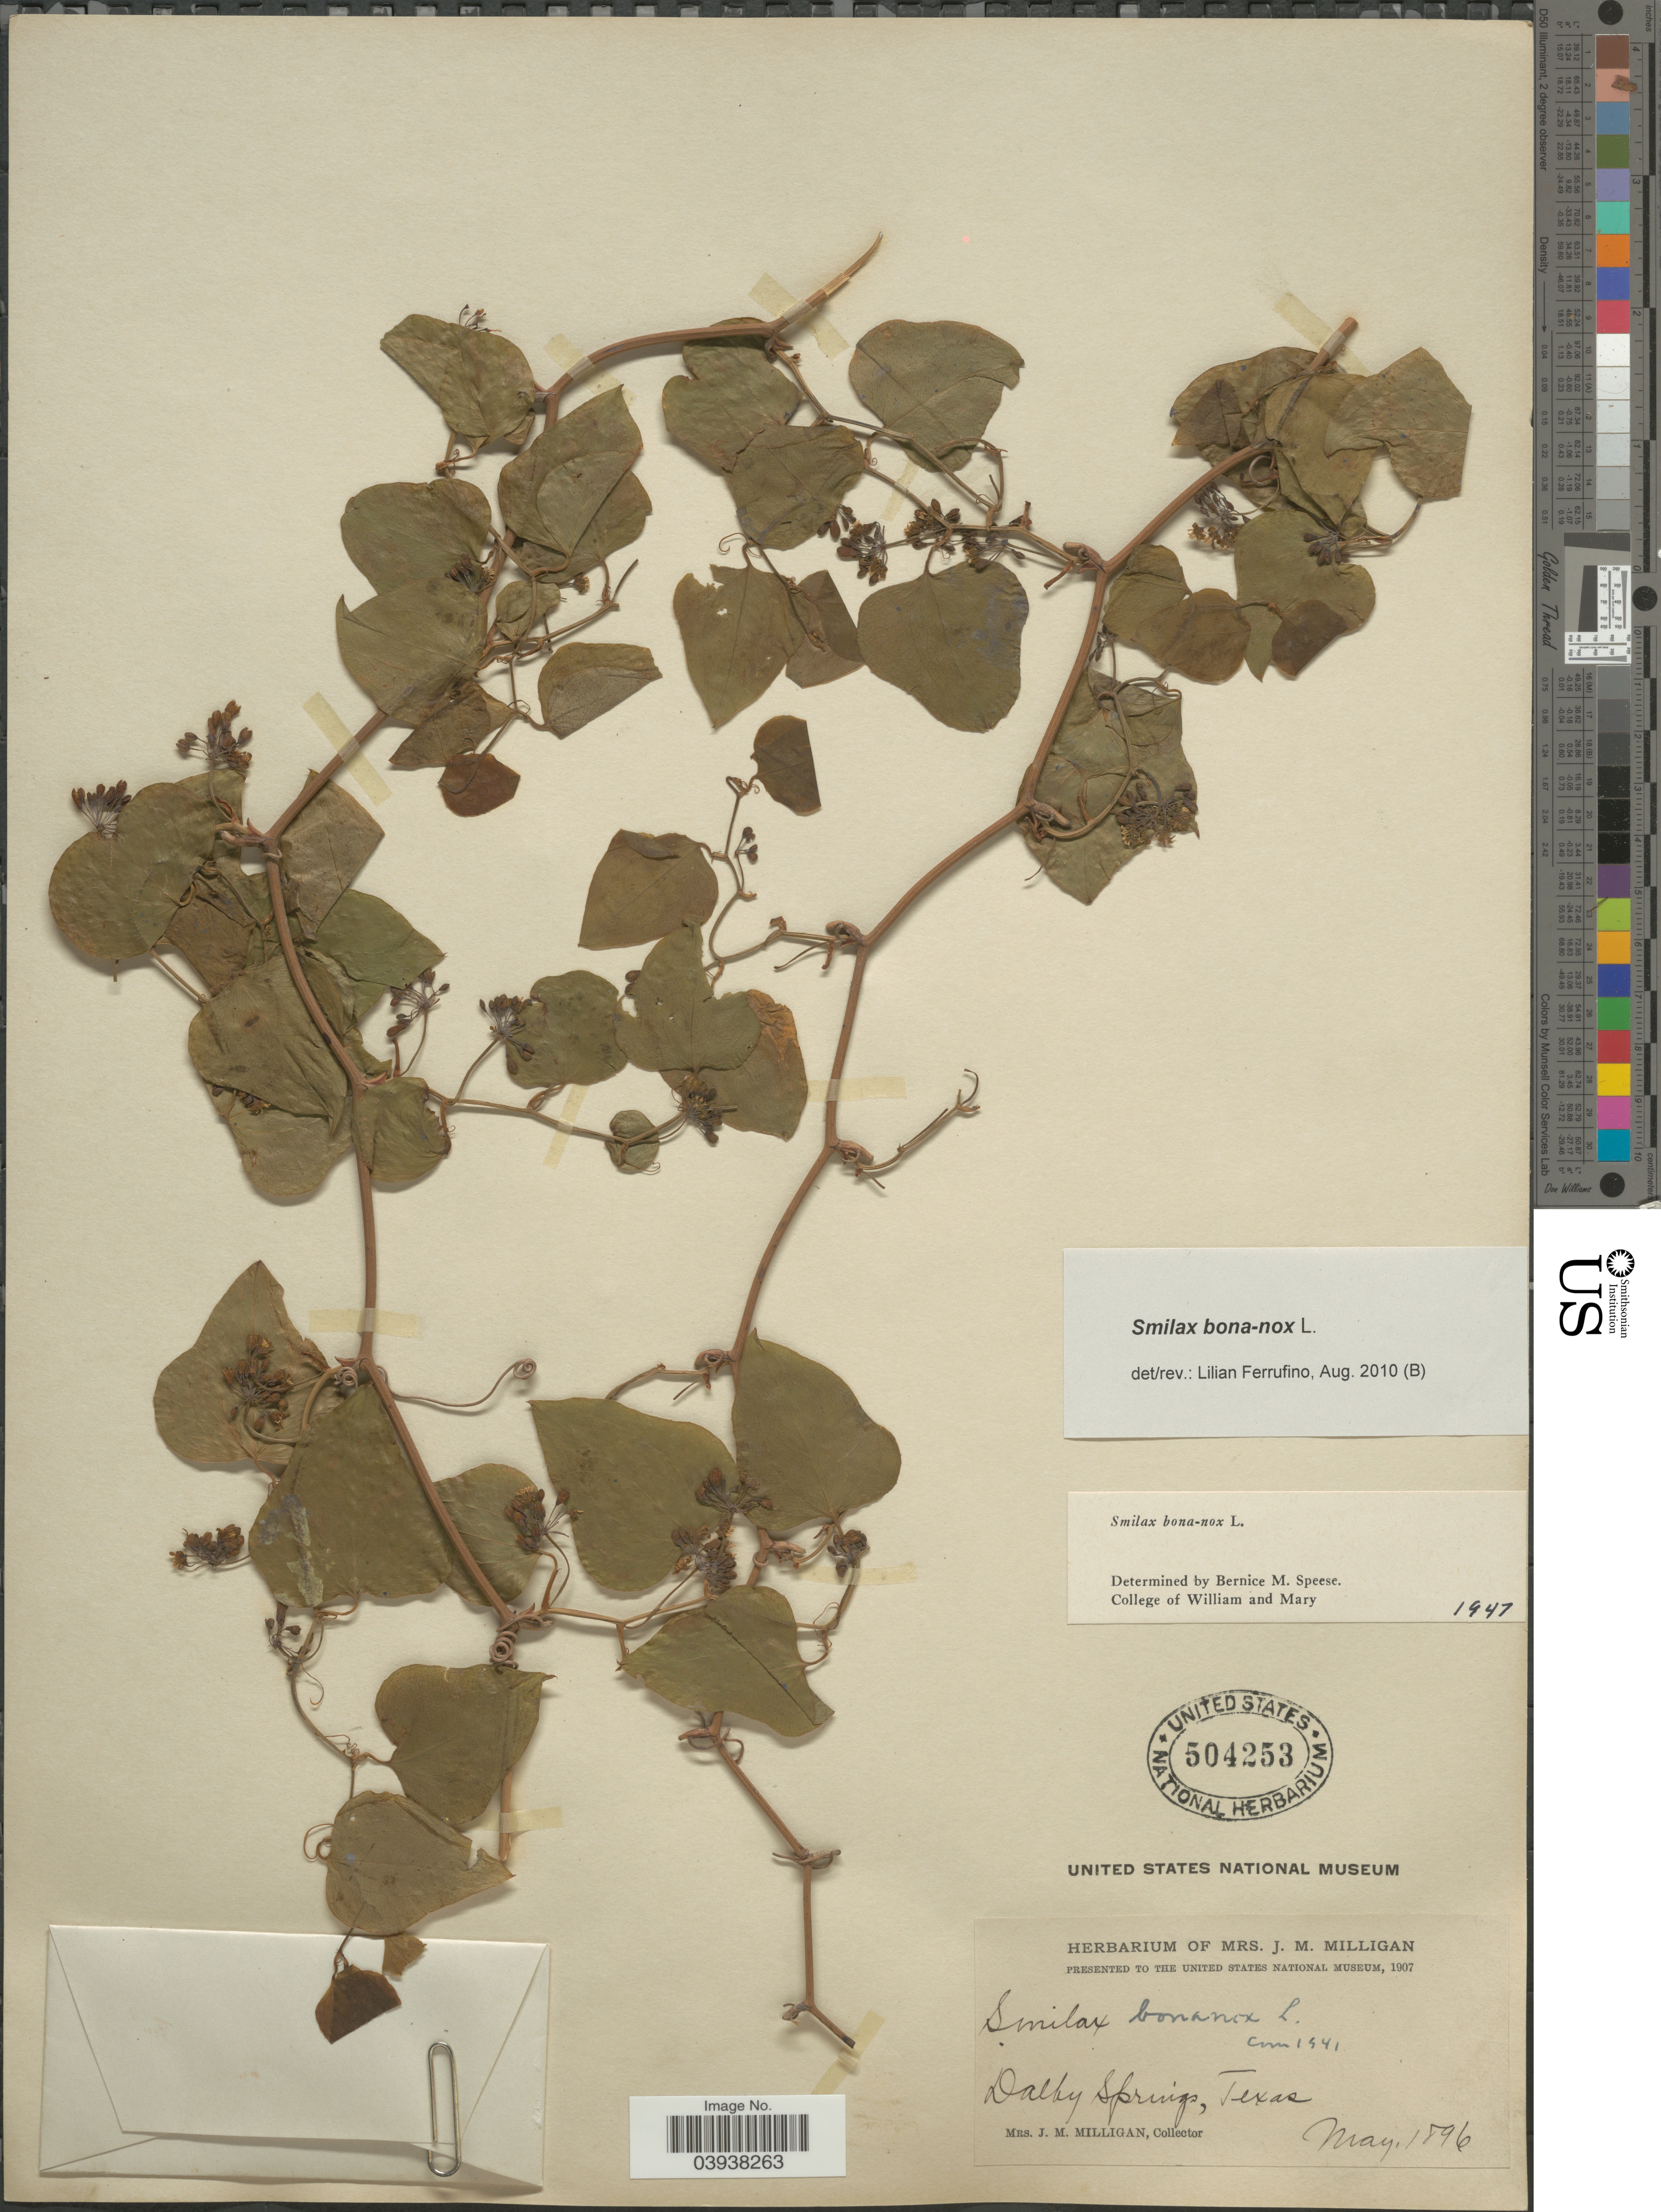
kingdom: Plantae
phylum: Tracheophyta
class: Liliopsida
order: Liliales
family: Smilacaceae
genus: Smilax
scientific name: Smilax bona-nox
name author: L.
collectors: J. Milligan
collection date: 1896-05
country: United States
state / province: Texas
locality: Dalby Springs.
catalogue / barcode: US 504253